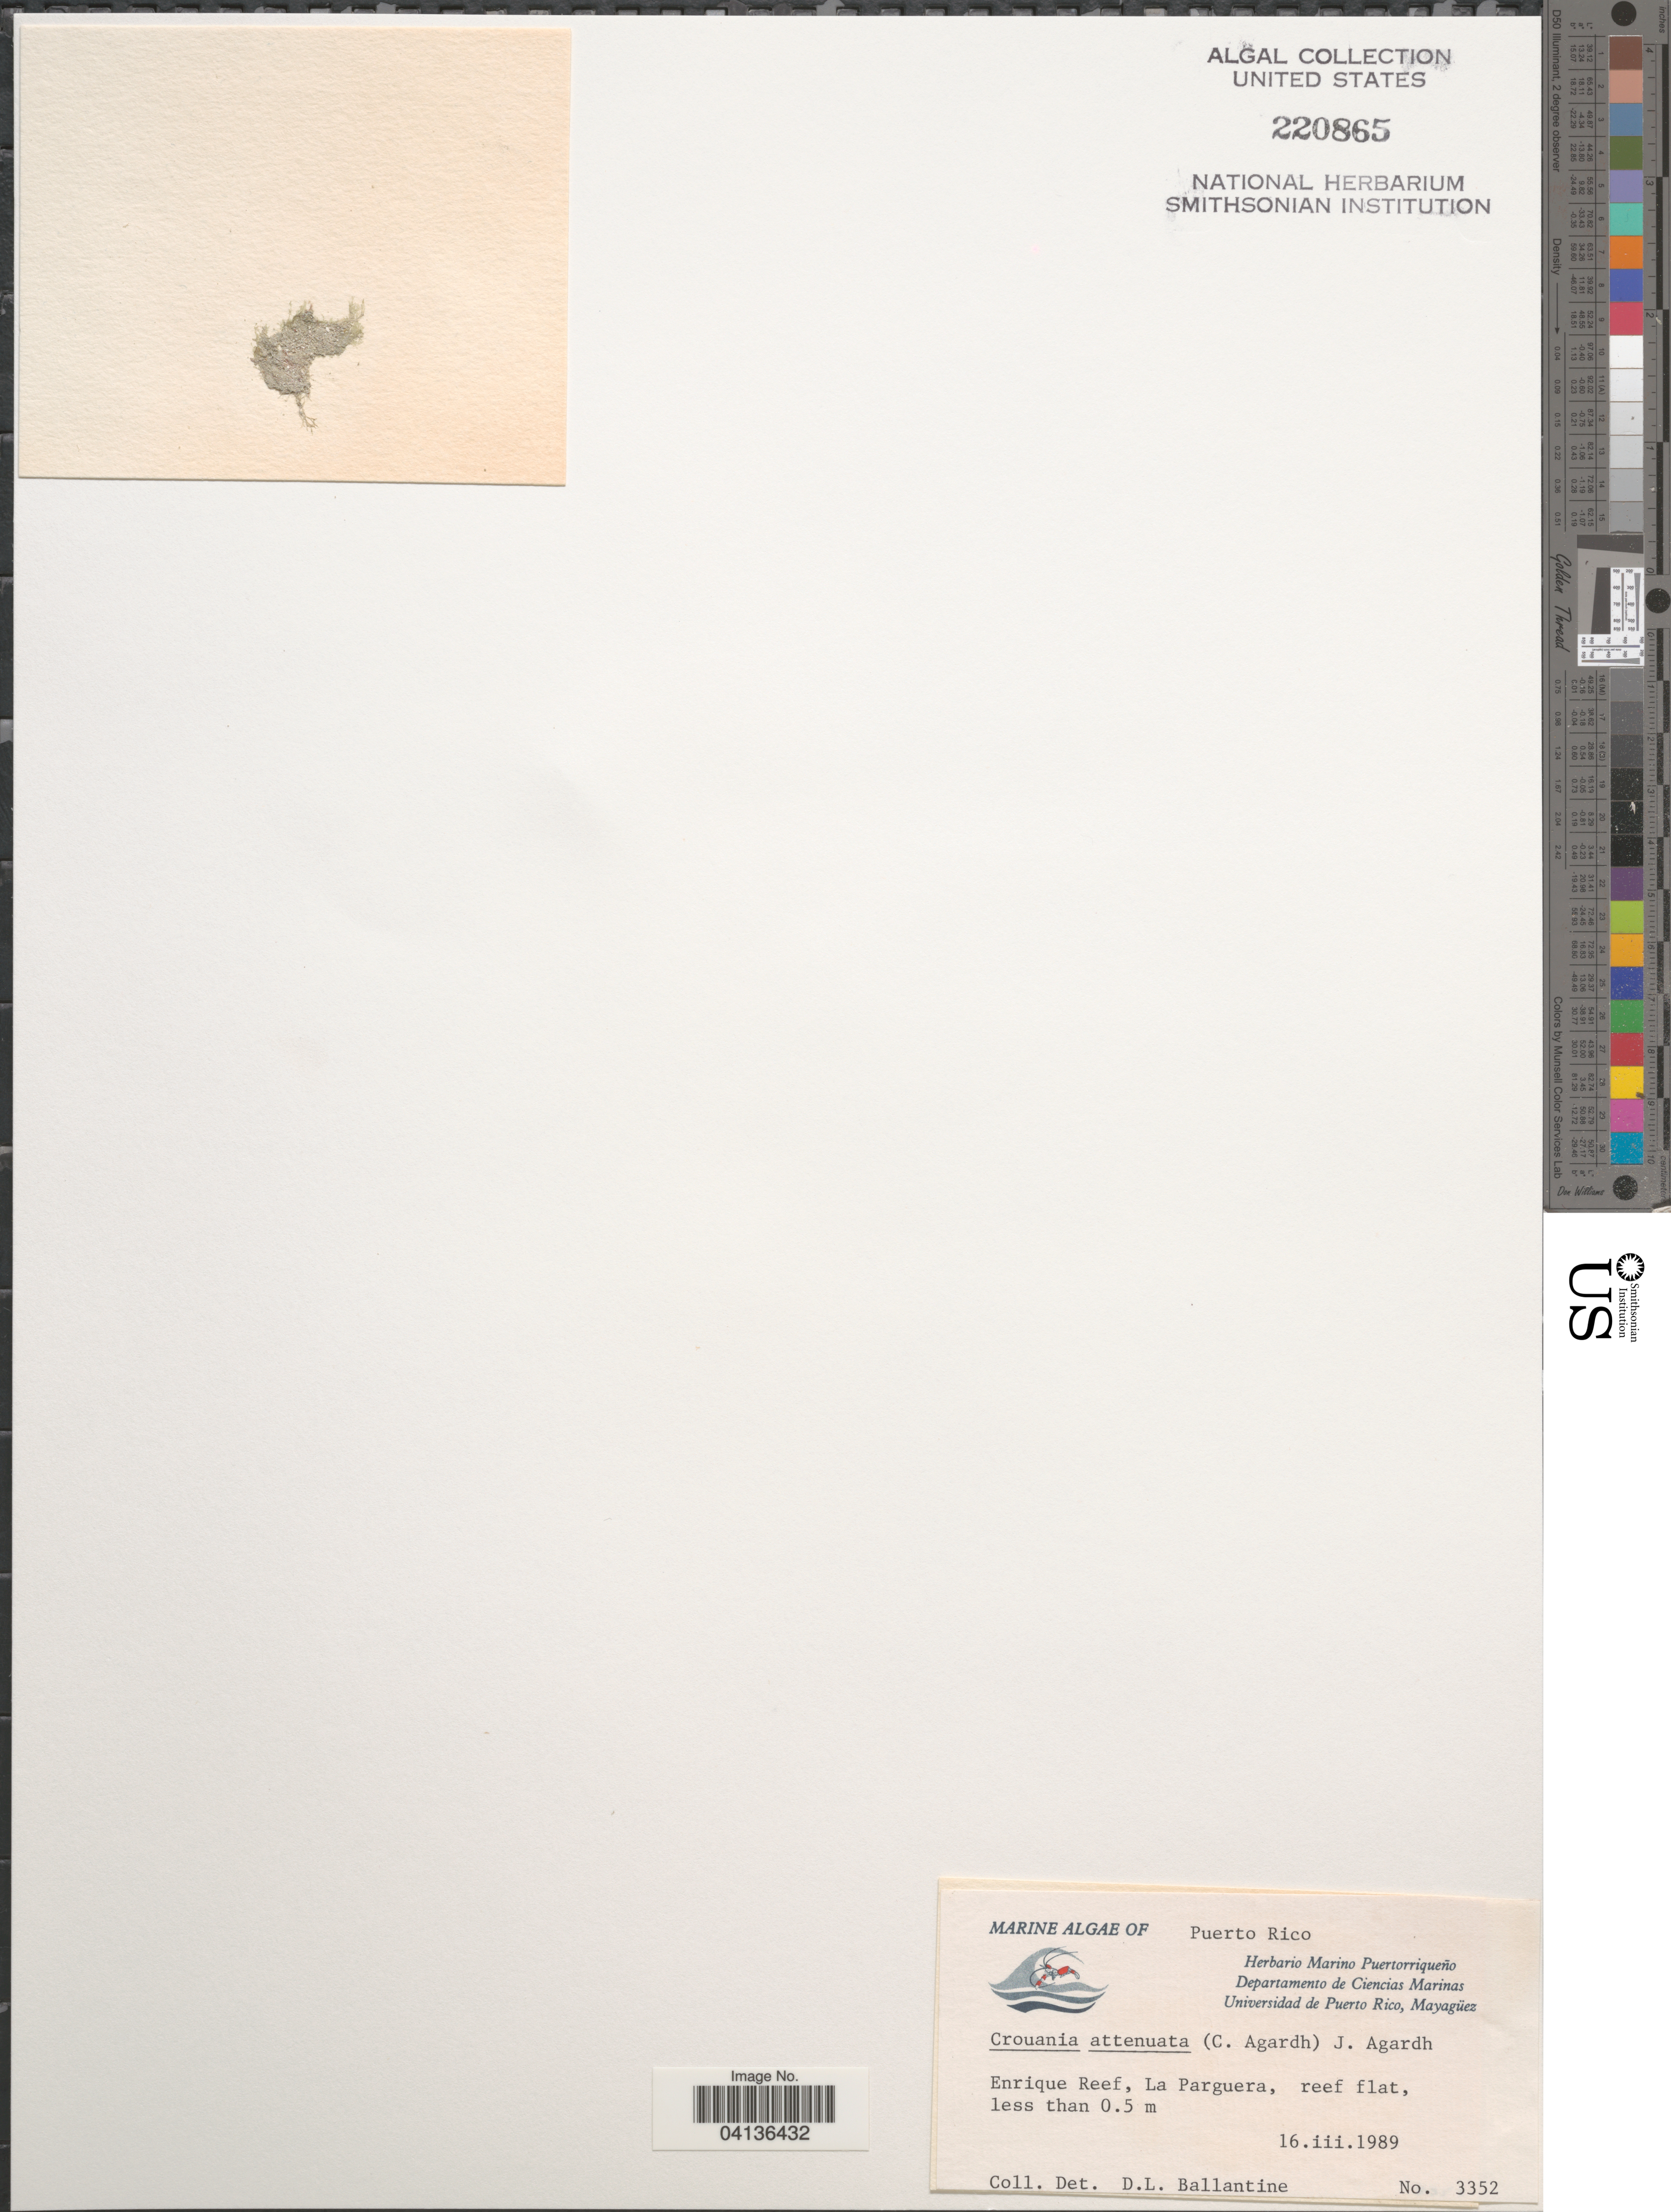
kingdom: Plantae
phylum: Rhodophyta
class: Florideophyceae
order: Ceramiales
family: Callithamniaceae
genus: Crouania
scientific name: Crouania attenuata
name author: (C. Agardh) J. Agardh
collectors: D.L. Ballantine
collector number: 3352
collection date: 1989-03-16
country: Puerto Rico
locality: Enrique Reef, La Parguera.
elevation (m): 0.5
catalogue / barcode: US 220865